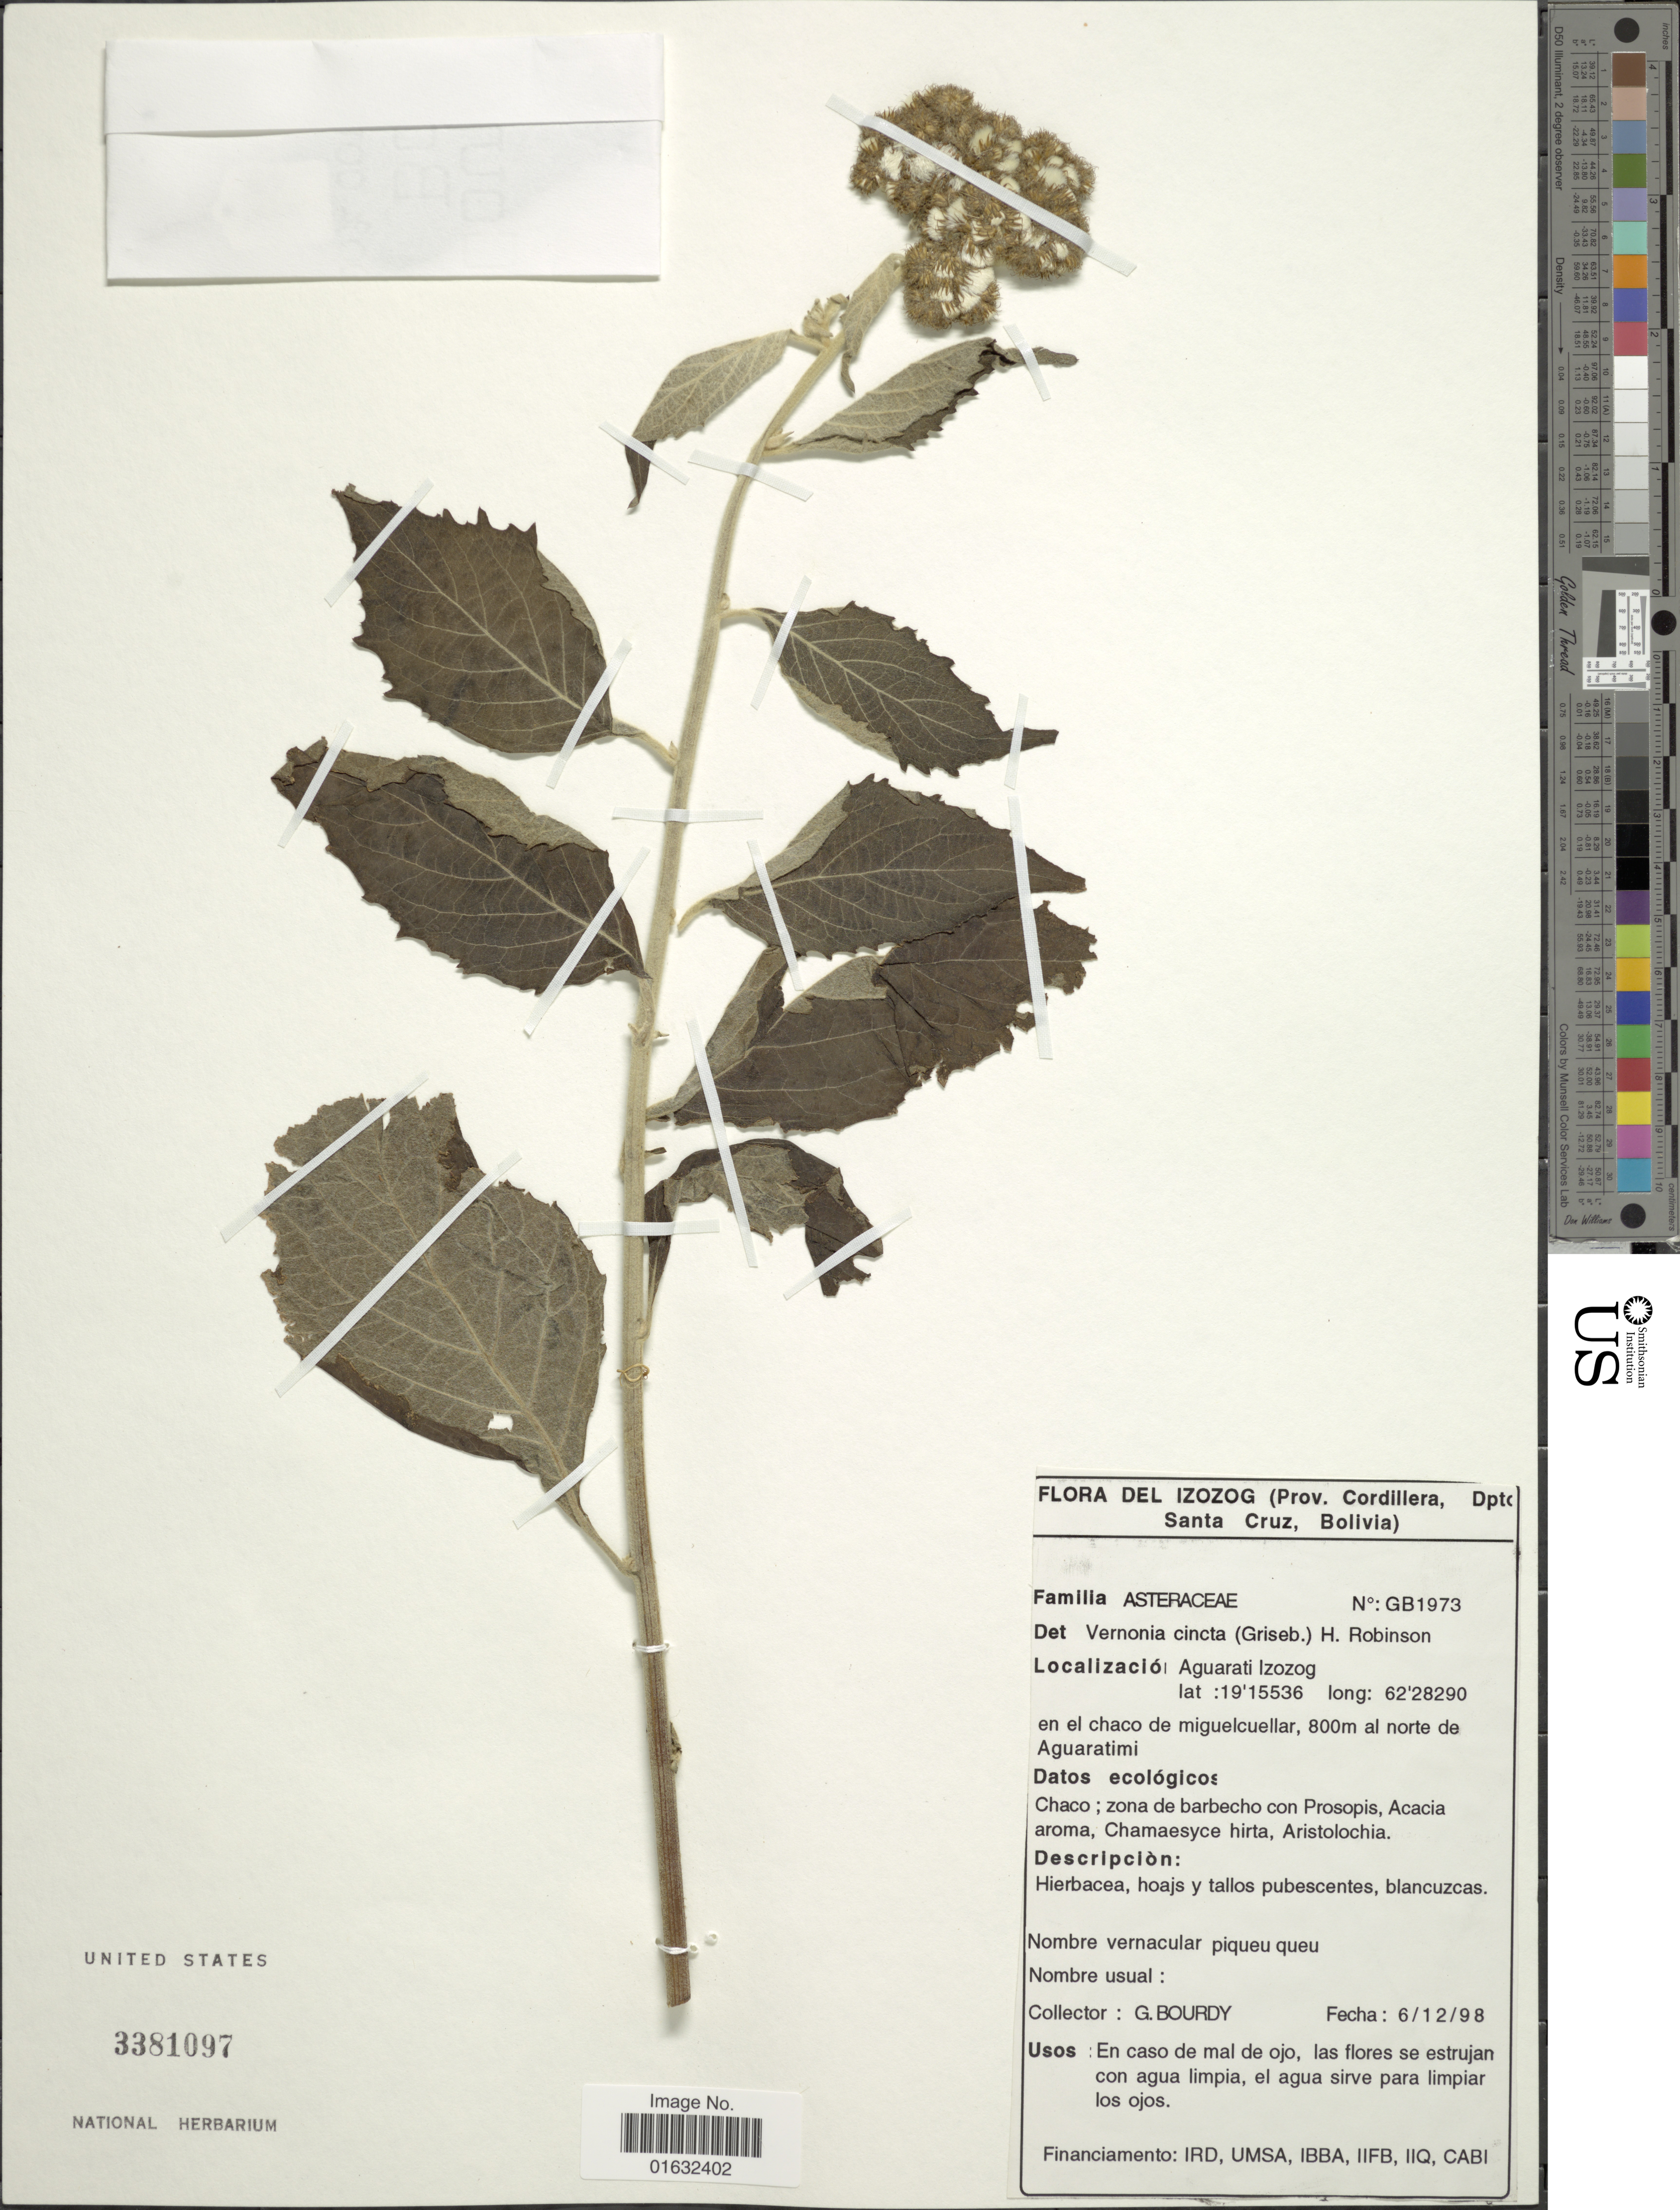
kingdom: Plantae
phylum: Tracheophyta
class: Magnoliopsida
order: Asterales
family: Asteraceae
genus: Cyrtocymura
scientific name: Cyrtocymura cincta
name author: (Griseb.) H. Rob.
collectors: G. Bourdy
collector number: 6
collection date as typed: Transcribed d/m/y: 6/12/98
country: Bolivia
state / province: Santa Cruz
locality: (Prov. Cordillera, Del Izozog, Aguarati Izozog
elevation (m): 800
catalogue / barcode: US 3381097